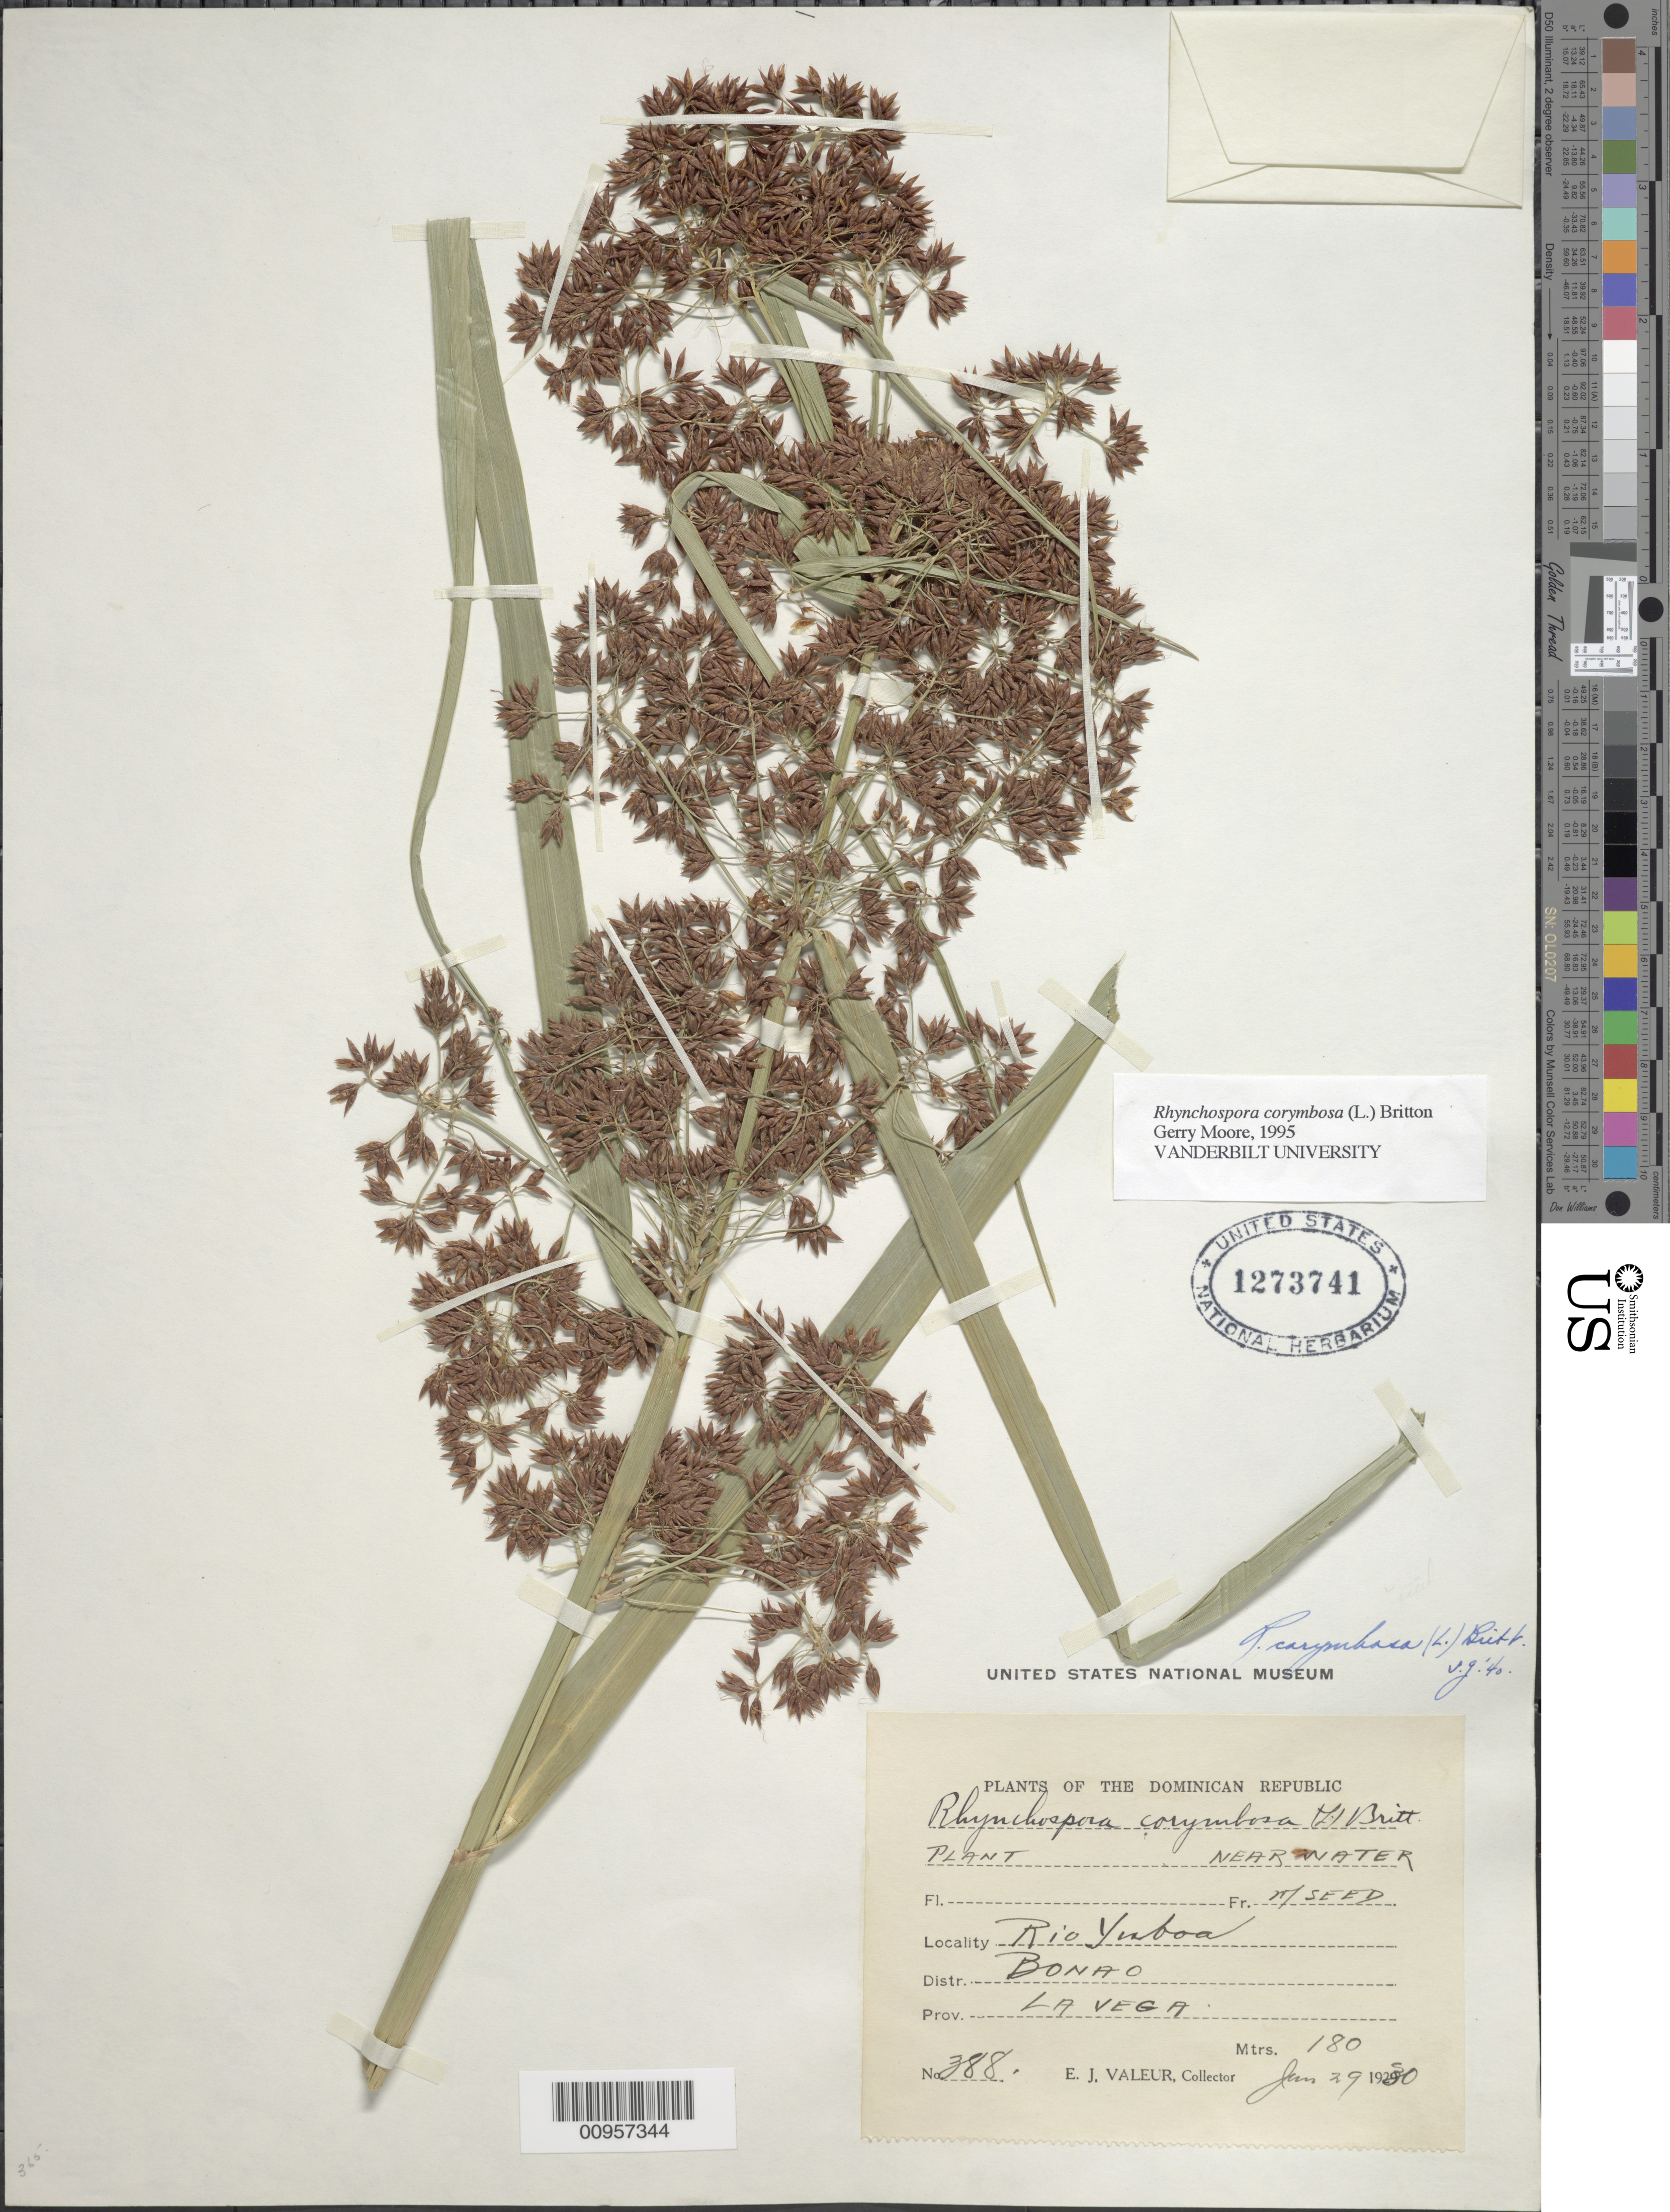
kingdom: Plantae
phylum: Tracheophyta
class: Liliopsida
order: Poales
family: Cyperaceae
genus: Rhynchospora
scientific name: Rhynchospora corymbosa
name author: (L.) Britton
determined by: Moore, G.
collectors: E. Valeur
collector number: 388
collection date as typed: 29 Jan 1930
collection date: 1930-01-29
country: Dominican Republic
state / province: La Vega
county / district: Bonao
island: Hispaniola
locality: Rio Yuboa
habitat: Near water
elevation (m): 180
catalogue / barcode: US 1273741